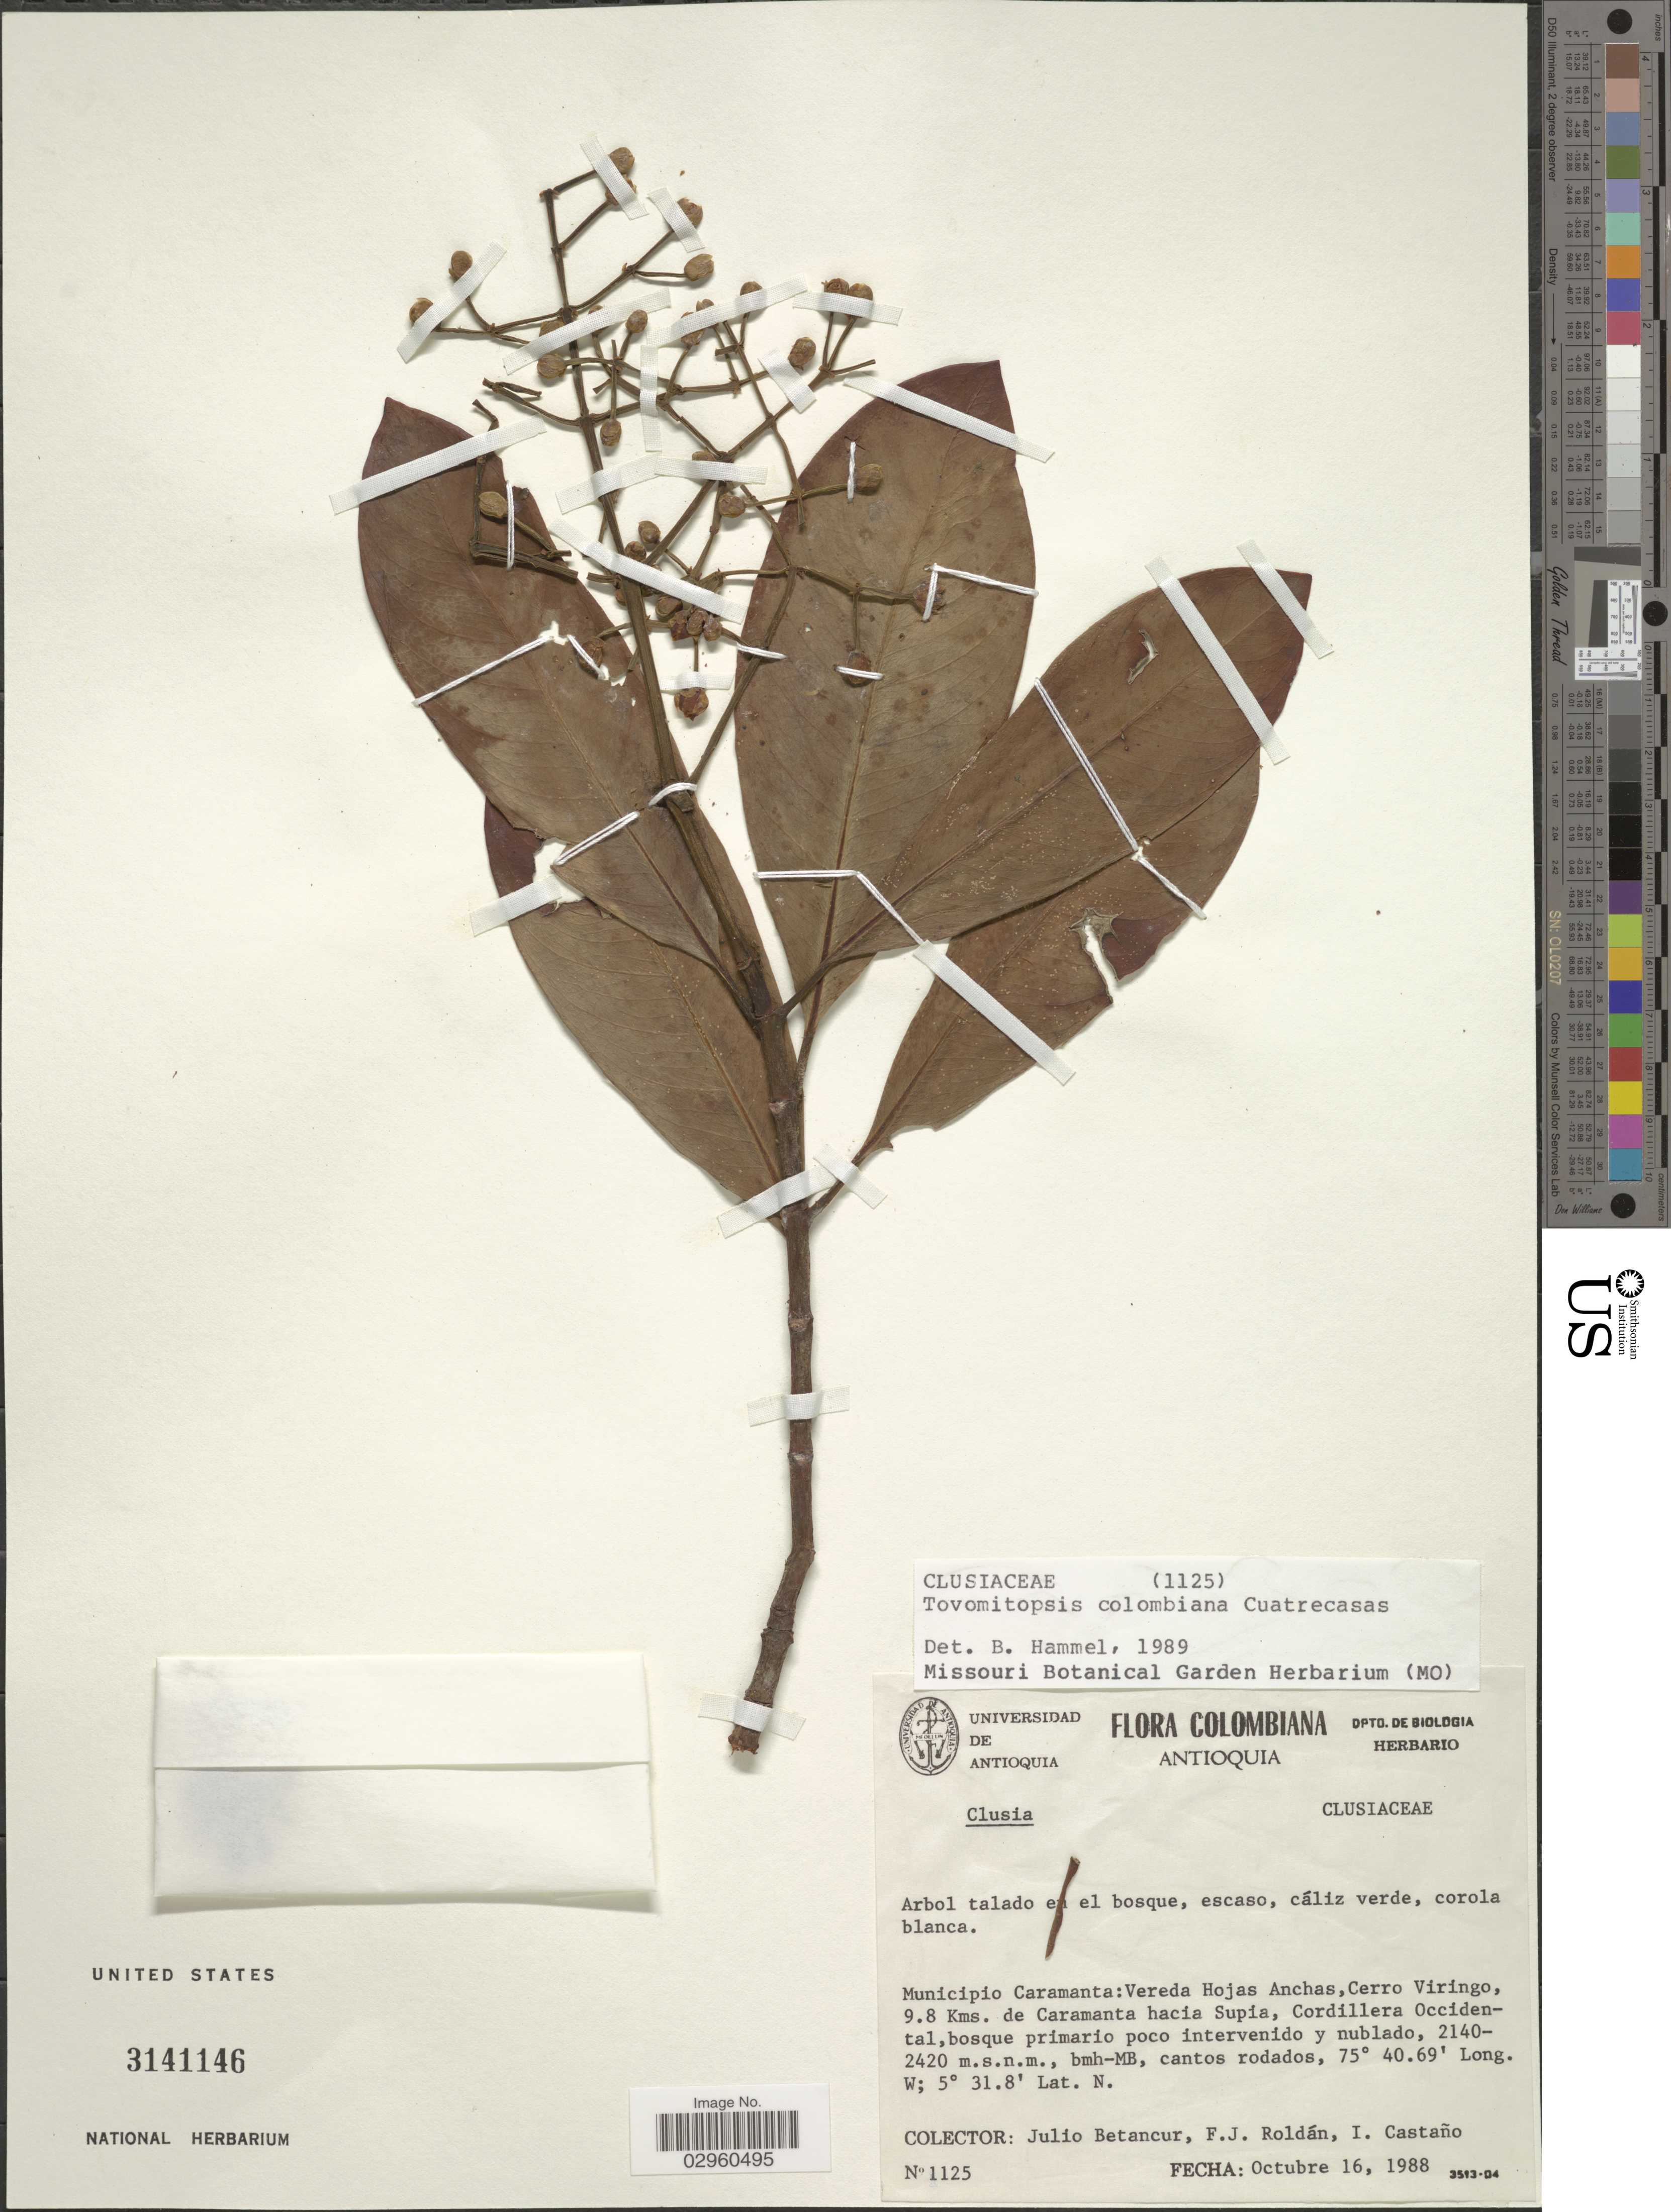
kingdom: Plantae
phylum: Tracheophyta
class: Magnoliopsida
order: Malpighiales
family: Clusiaceae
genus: Tovomitopsis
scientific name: Tovomitopsis colombiana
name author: Cuatrec.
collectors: J. Betancur, F. J. Roldán & I. Castaño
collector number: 1125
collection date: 1988-10-16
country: Colombia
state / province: Antioquia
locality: Municipio Caramanta: Vereda Hojas Anchas, Cerro Viringo, 9.8 Kms. de Caramanta hacia Supia, Cordillera Occidental.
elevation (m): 2140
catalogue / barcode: US 3141146